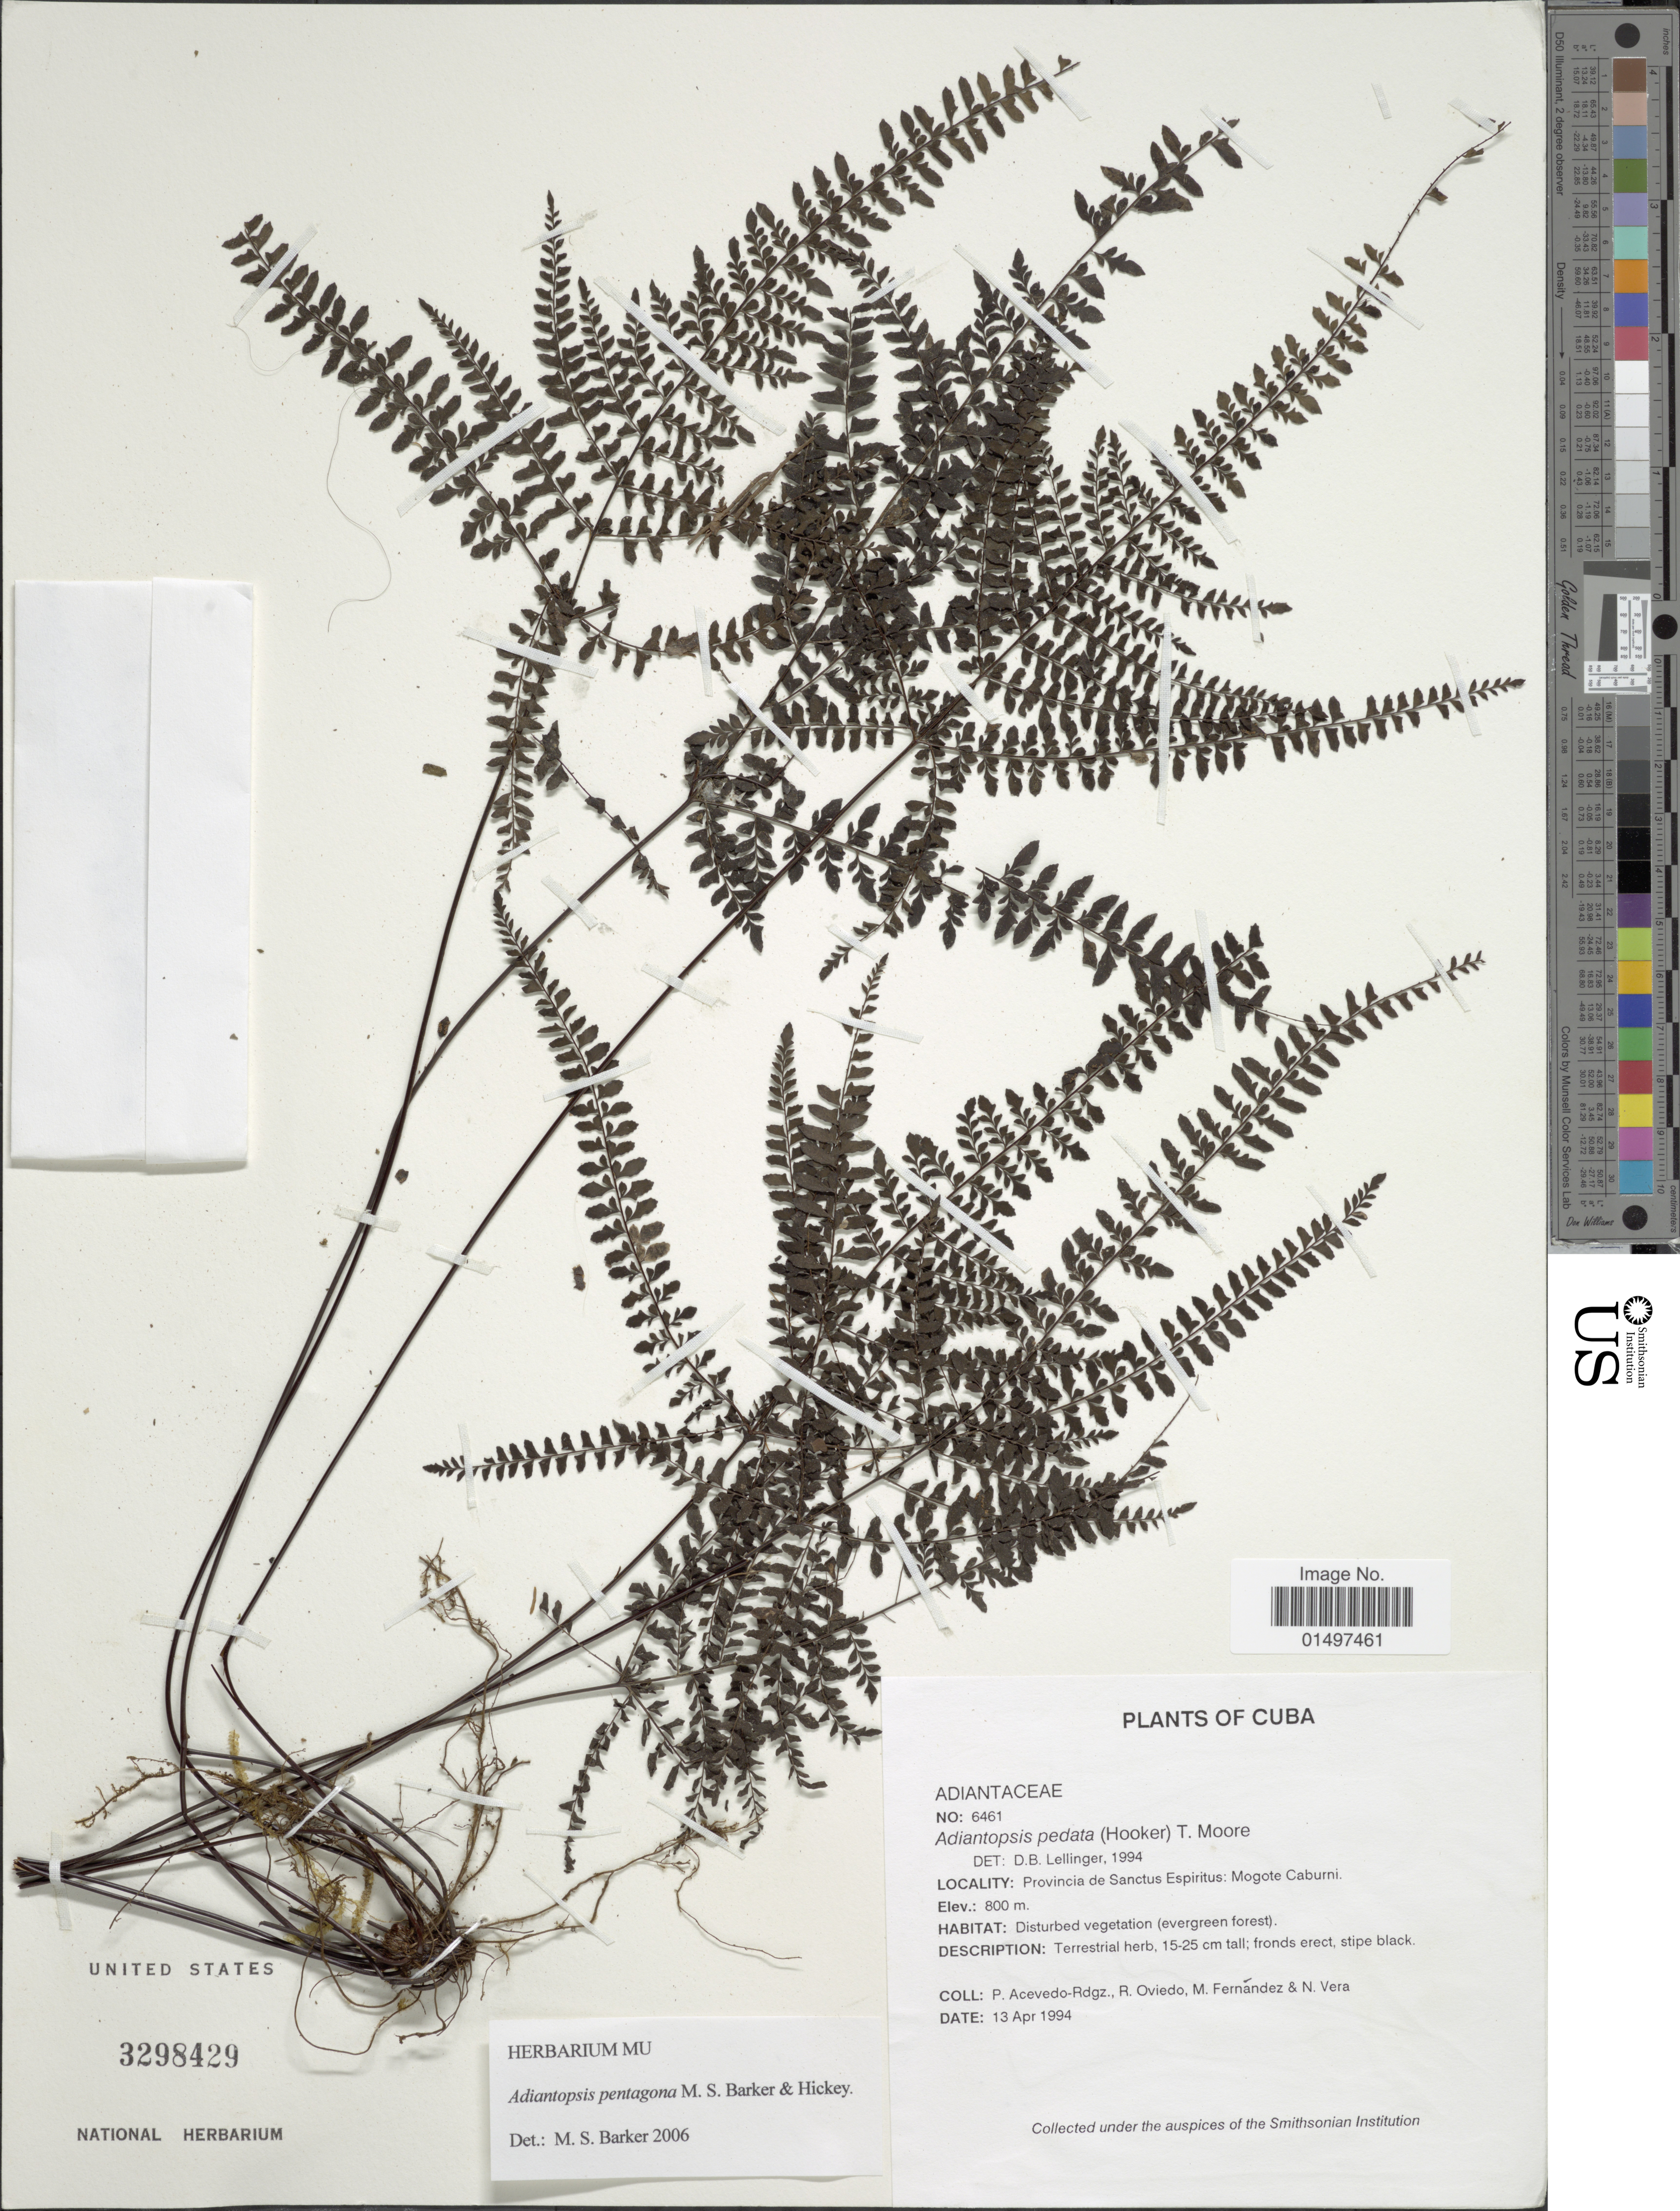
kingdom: Plantae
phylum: Tracheophyta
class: Polypodiopsida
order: Polypodiales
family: Pteridaceae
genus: Adiantopsis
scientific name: Adiantopsis pentagona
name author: M.S. Barker & Hickey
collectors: P. Acevedo-Rodr., R. Oviedo, M. Fernández & N. Vera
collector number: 6461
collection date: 1994-04-13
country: Cuba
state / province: Sancti Spíritus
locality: Provincia de Sanctus Espiritus: Mogote Caburni.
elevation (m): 800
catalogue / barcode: US 3298429